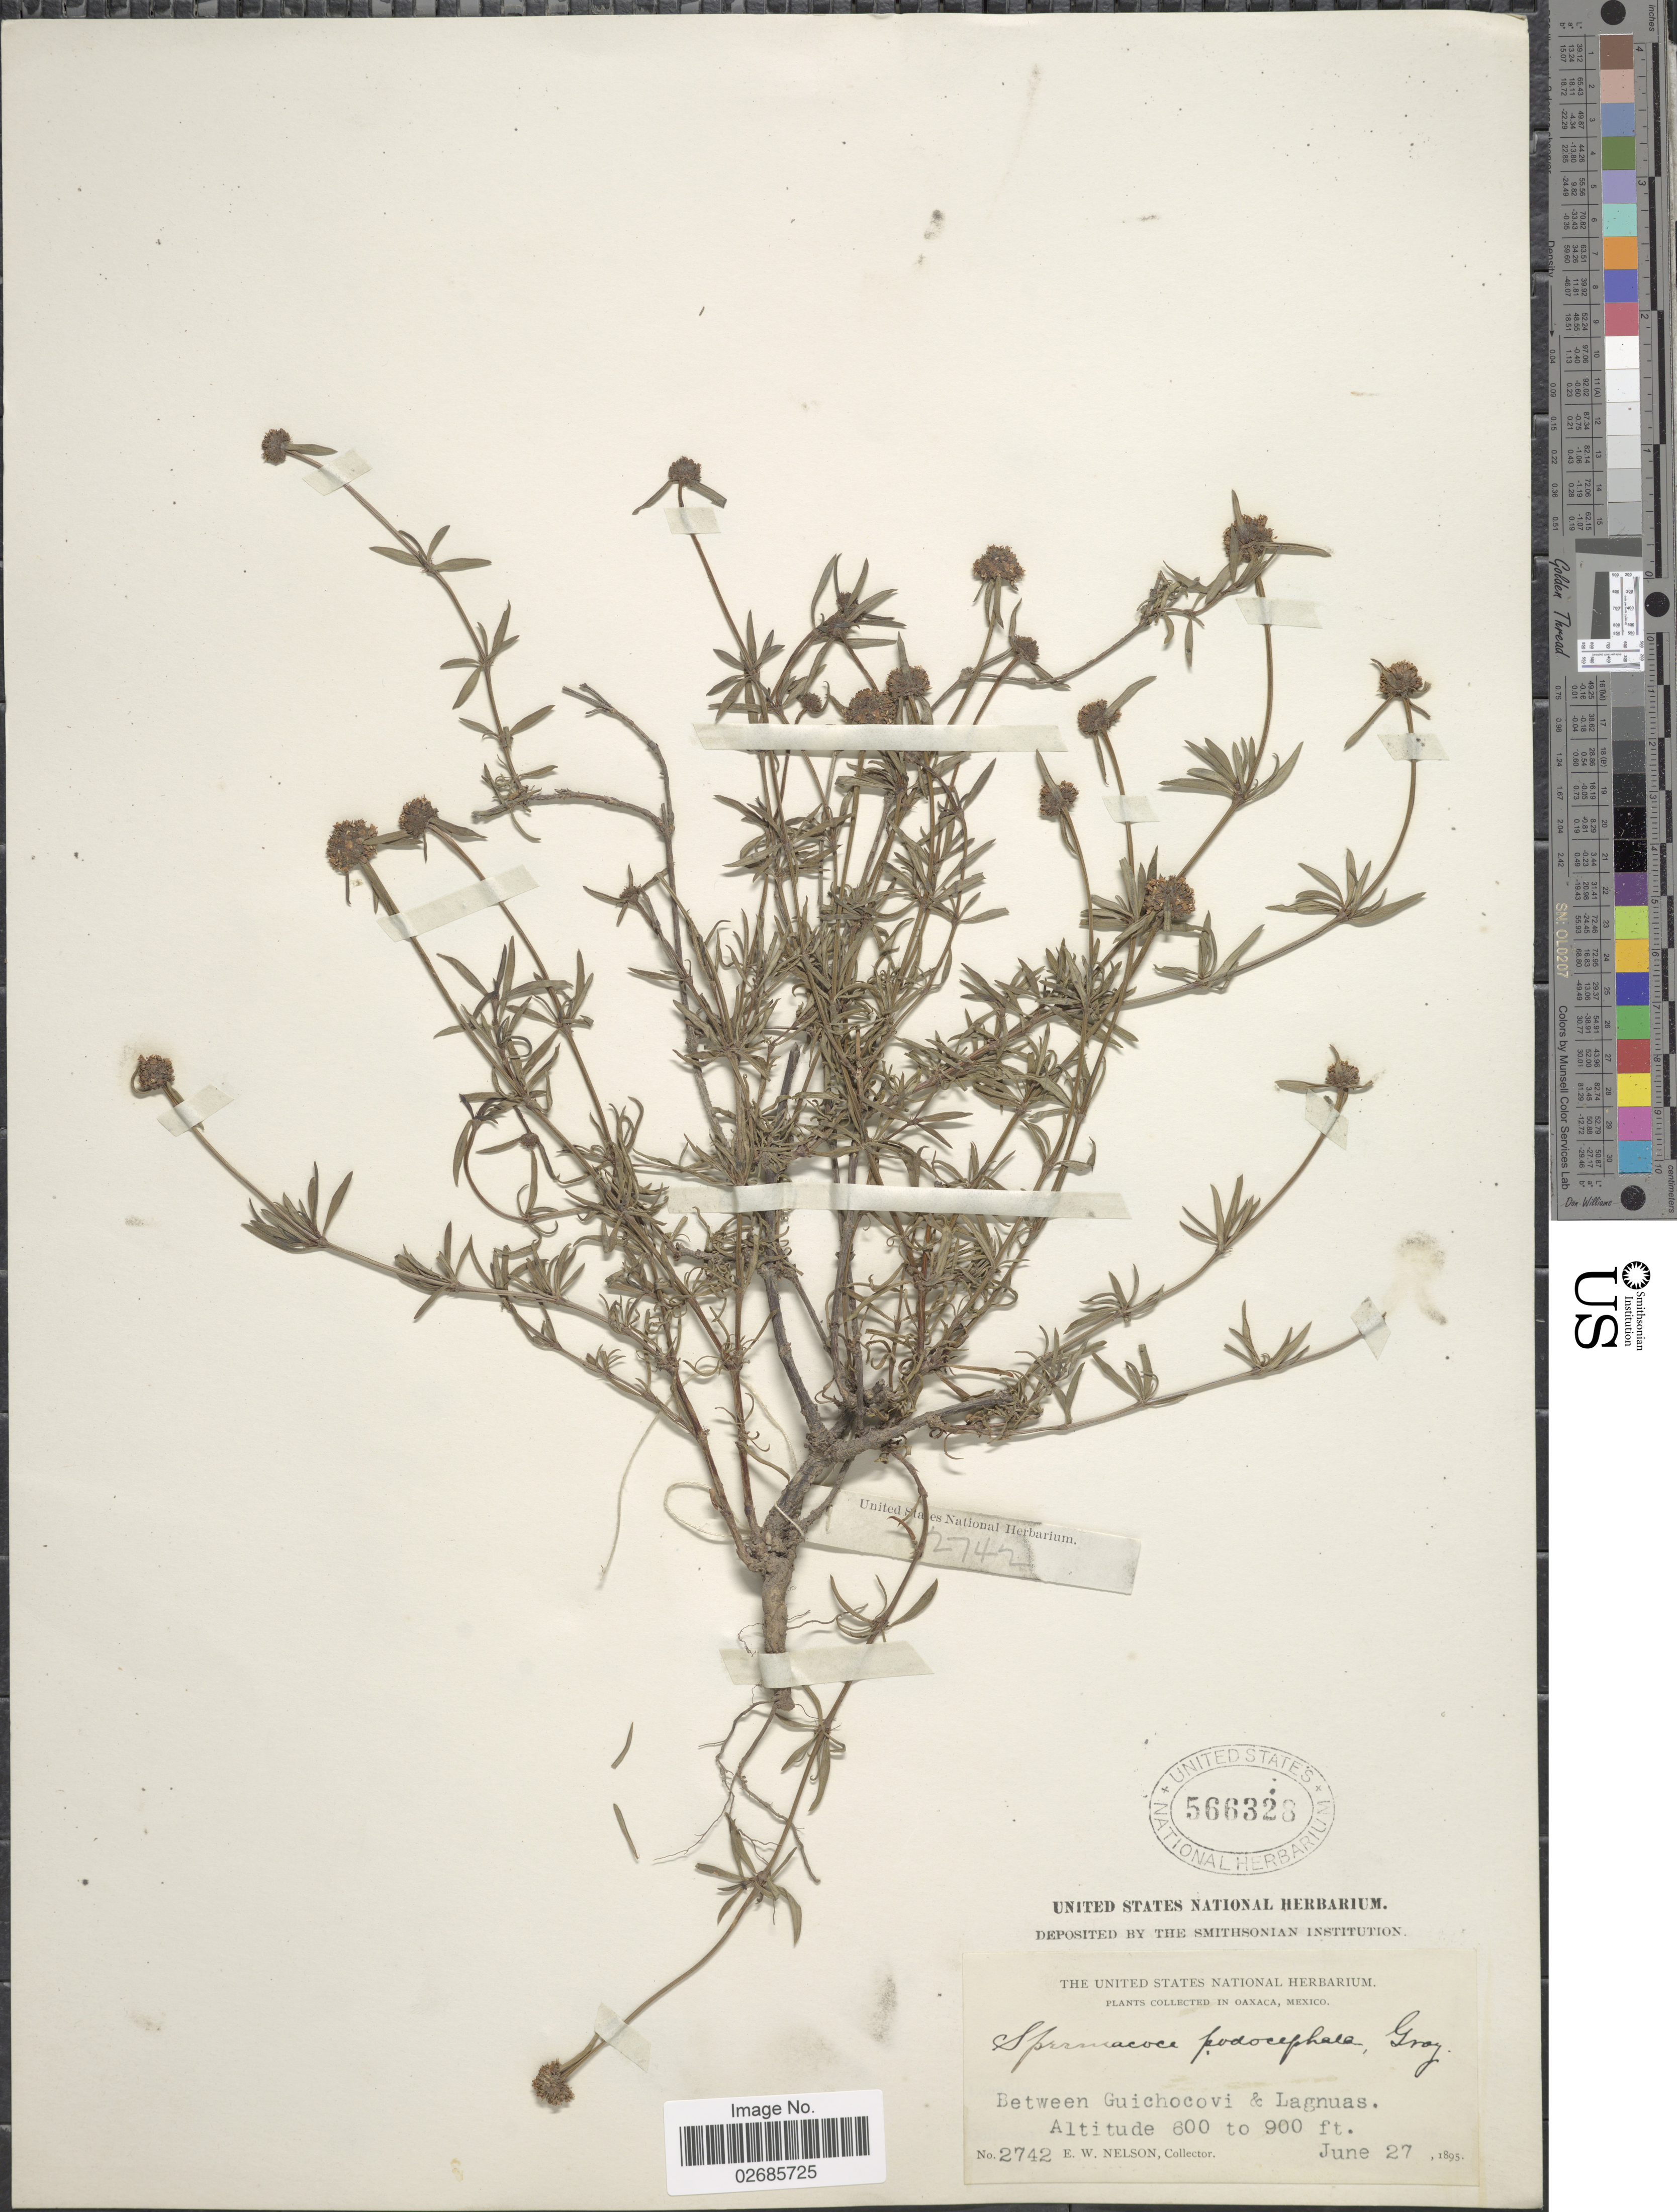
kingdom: Plantae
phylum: Tracheophyta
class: Magnoliopsida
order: Gentianales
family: Rubiaceae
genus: Borreria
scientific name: Borreria verticillata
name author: (L.) G. Mey.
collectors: E. W. Nelson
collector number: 2742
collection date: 1895-06-27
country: Mexico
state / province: Oaxaca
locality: Between Guichocovi & Lagnuas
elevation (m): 183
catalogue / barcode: US 566328